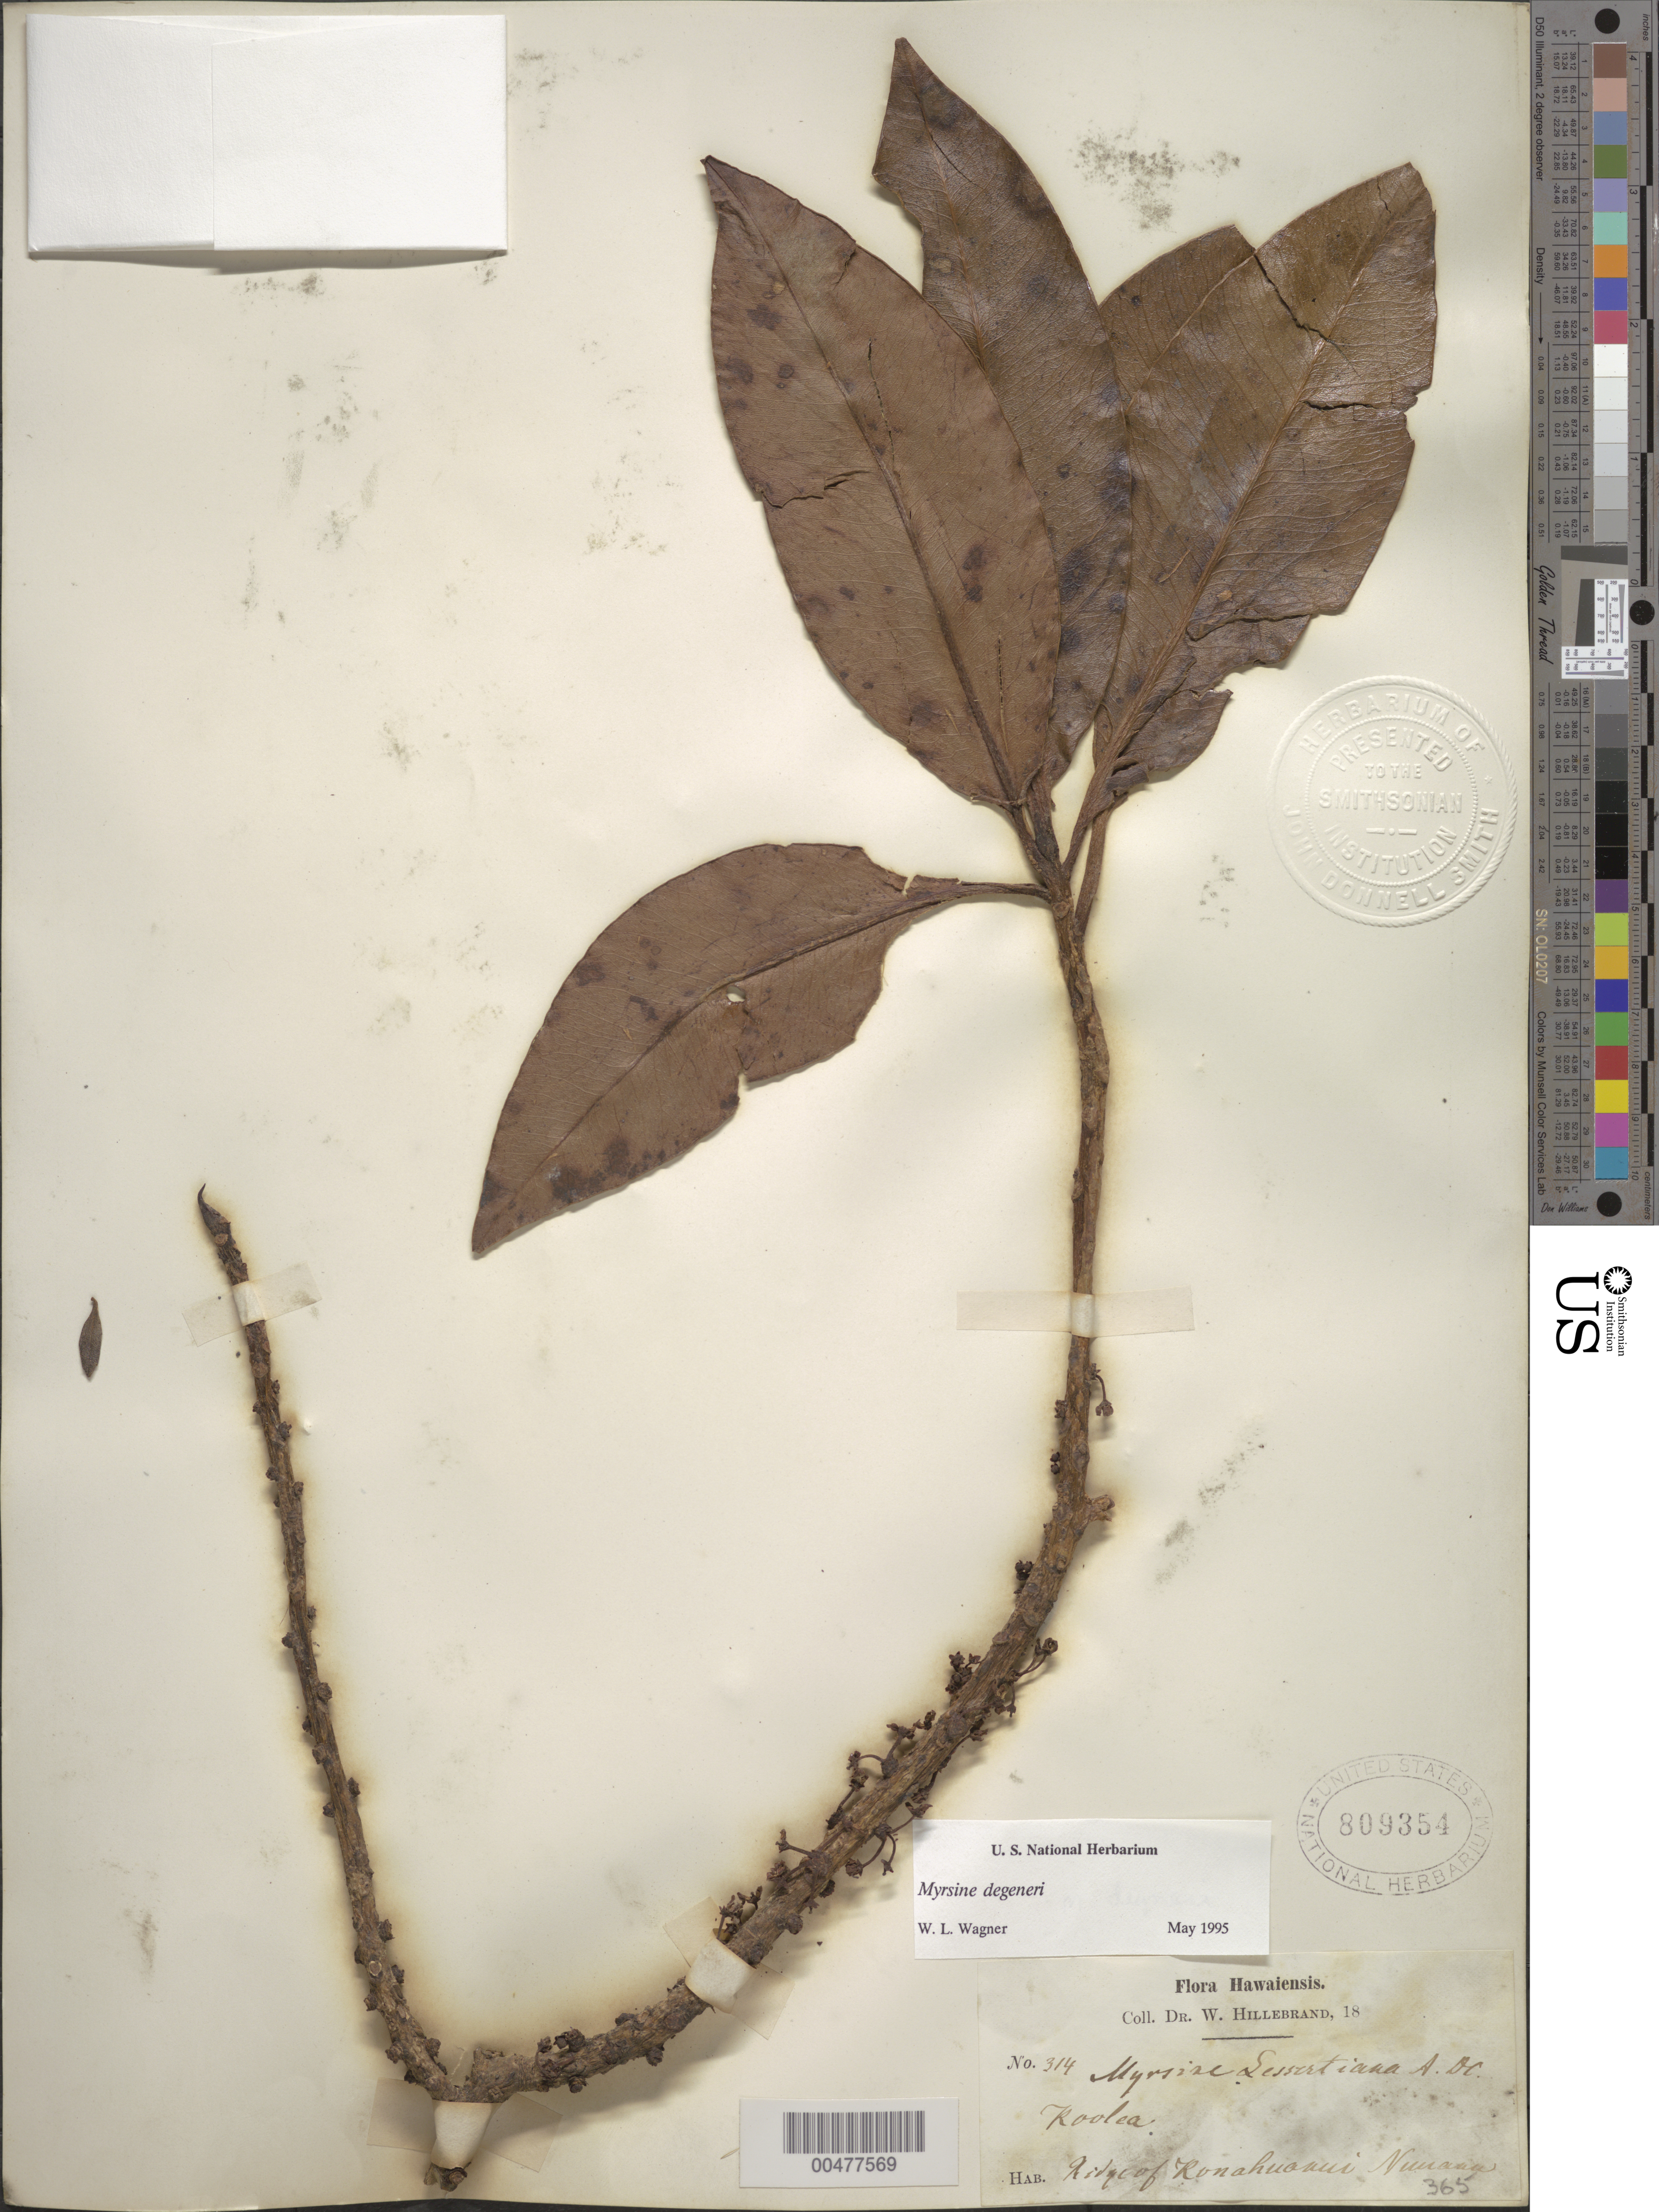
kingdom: Plantae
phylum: Tracheophyta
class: Magnoliopsida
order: Ericales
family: Primulaceae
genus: Myrsine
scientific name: Myrsine degeneri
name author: Hosaka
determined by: Wagner, W. L., (BOT), Smithsonian Institution - National Museum of Natural History (UNITED STATES)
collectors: W. Hillebrand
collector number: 365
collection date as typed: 18??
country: United States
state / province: Hawaii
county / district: Honolulu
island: Oahu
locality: Koolea, Ridge of Konahuanui-Nuuanu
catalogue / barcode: US 809354